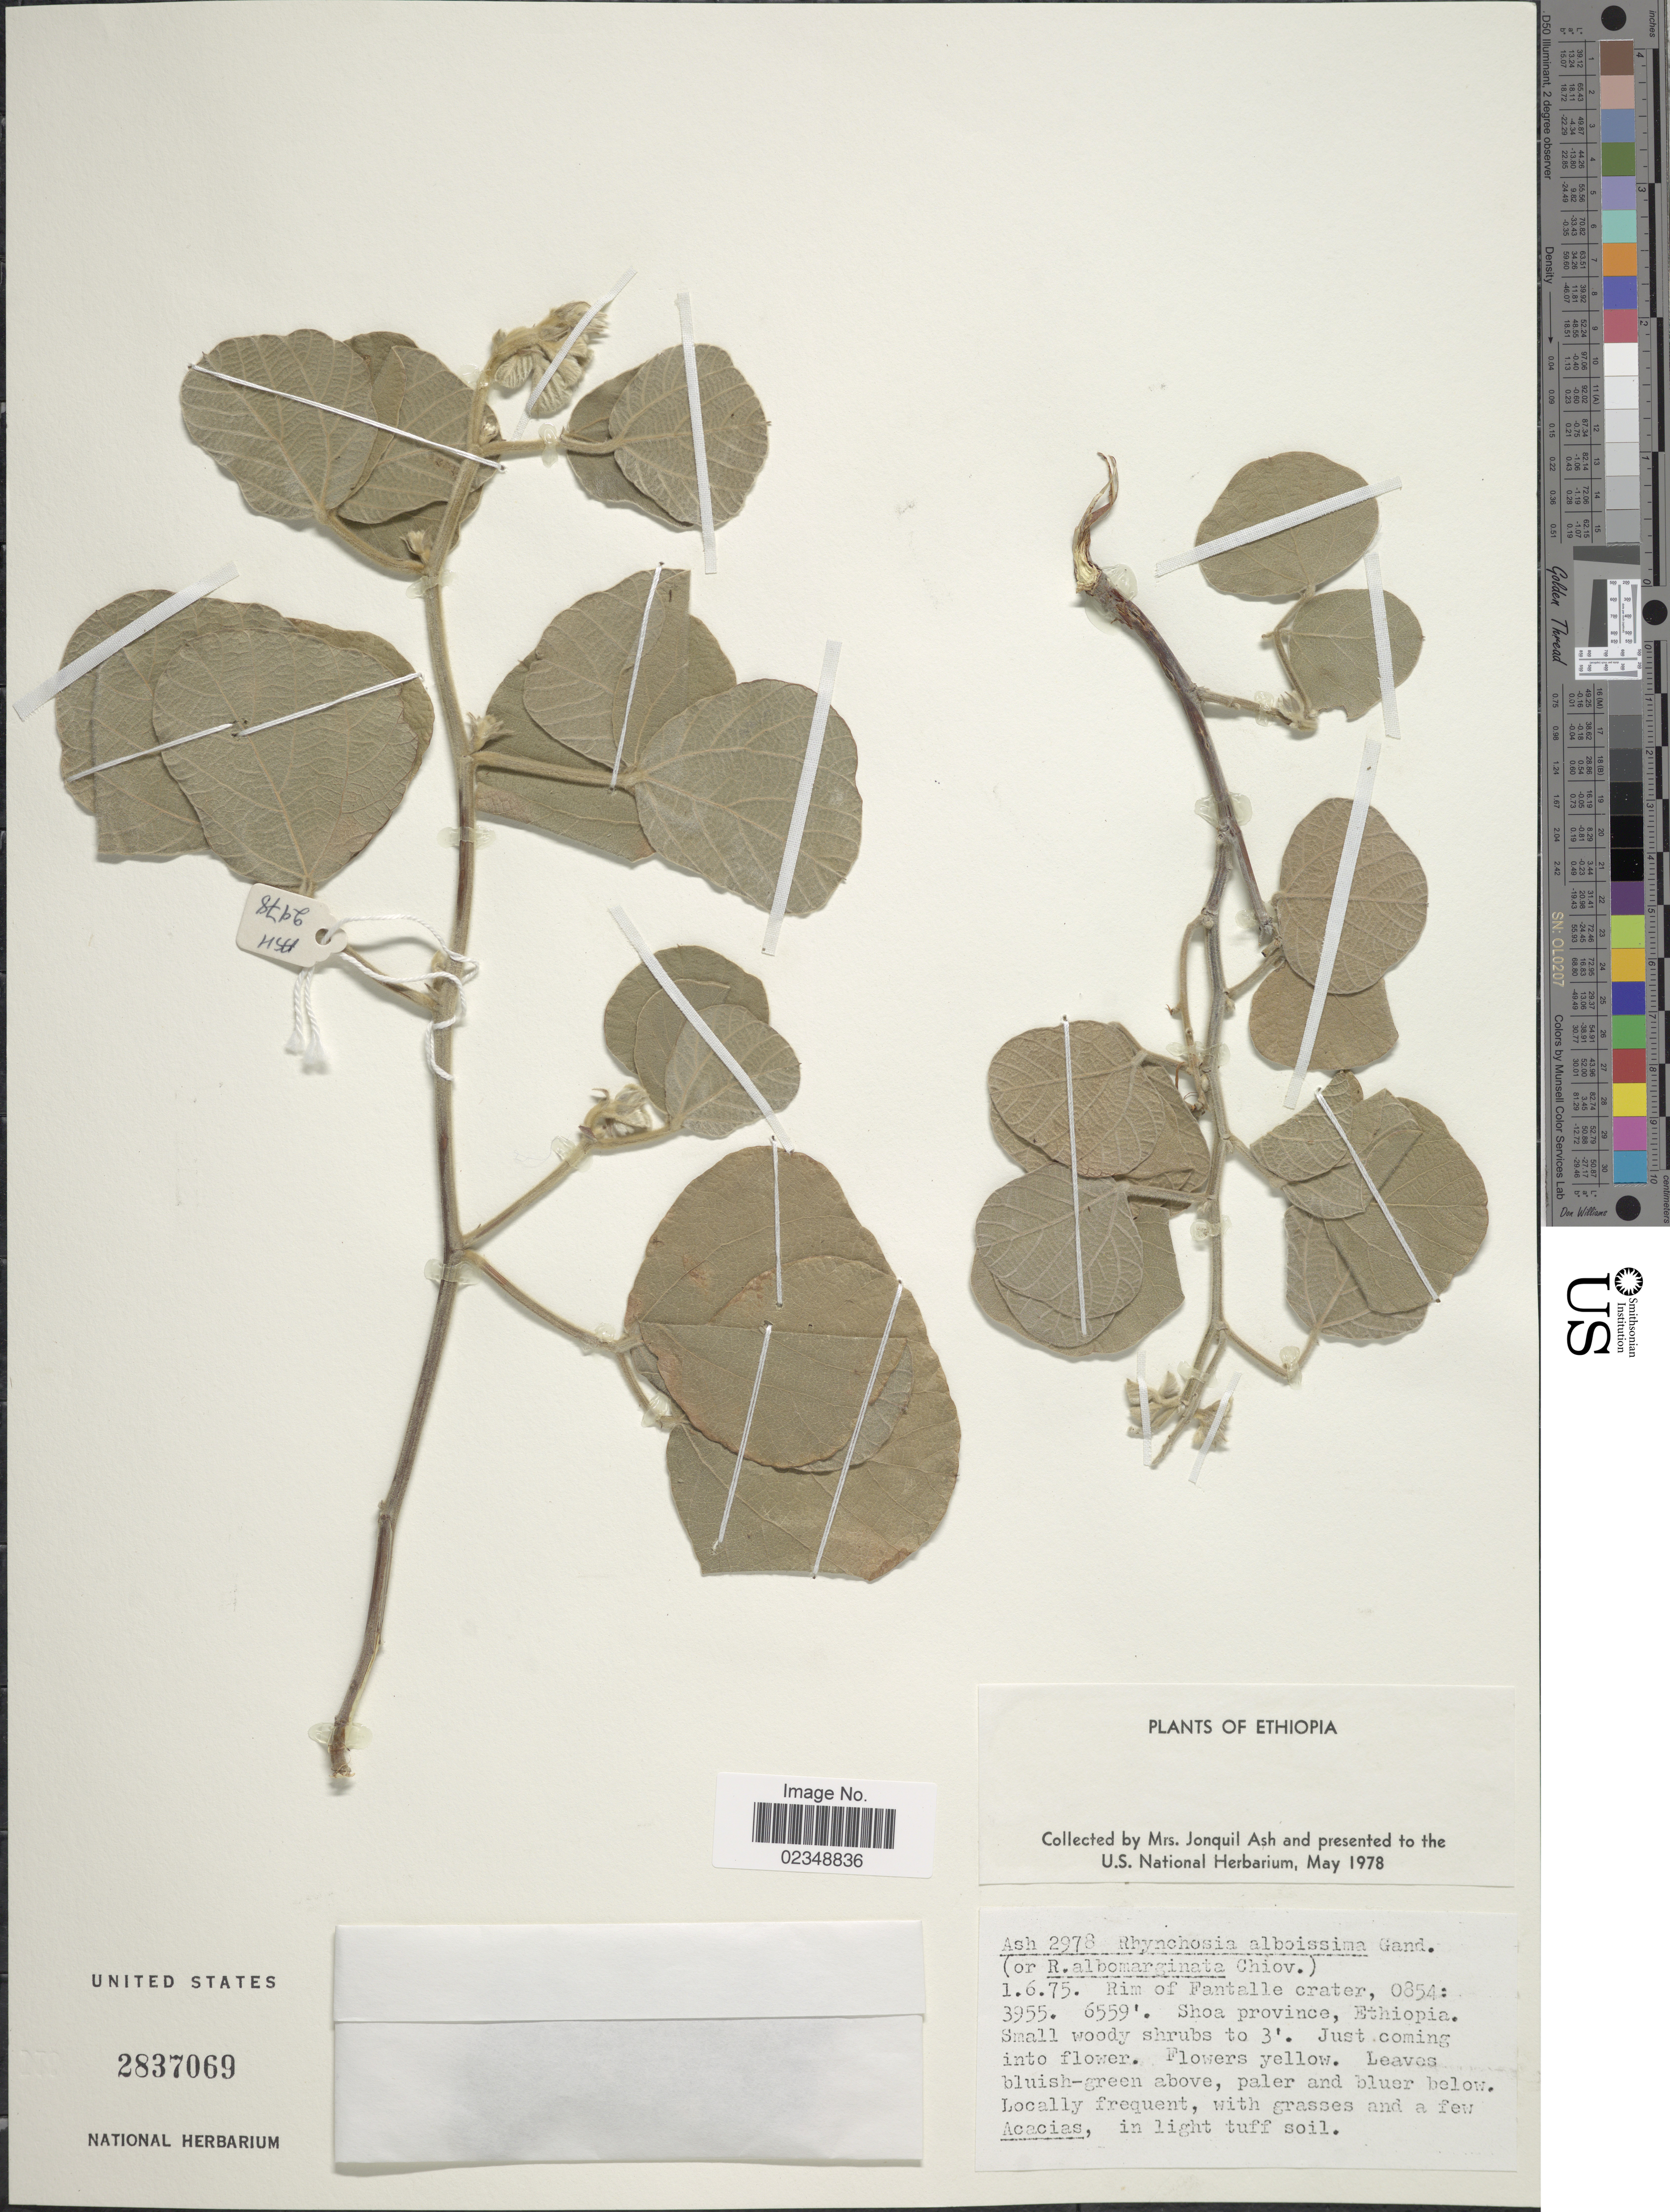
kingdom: Plantae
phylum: Tracheophyta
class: Magnoliopsida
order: Fabales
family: Fabaceae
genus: Rhynchosia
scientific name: Rhynchosia albomarginata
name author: Chiov.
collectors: J. Ash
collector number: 2978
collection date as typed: Transcribed d/m/y: 1/6/75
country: Ethiopia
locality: Rim of Fantalle crater, 0854:3955. Shoa province, Ethiopia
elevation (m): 1999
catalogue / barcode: US 2837069